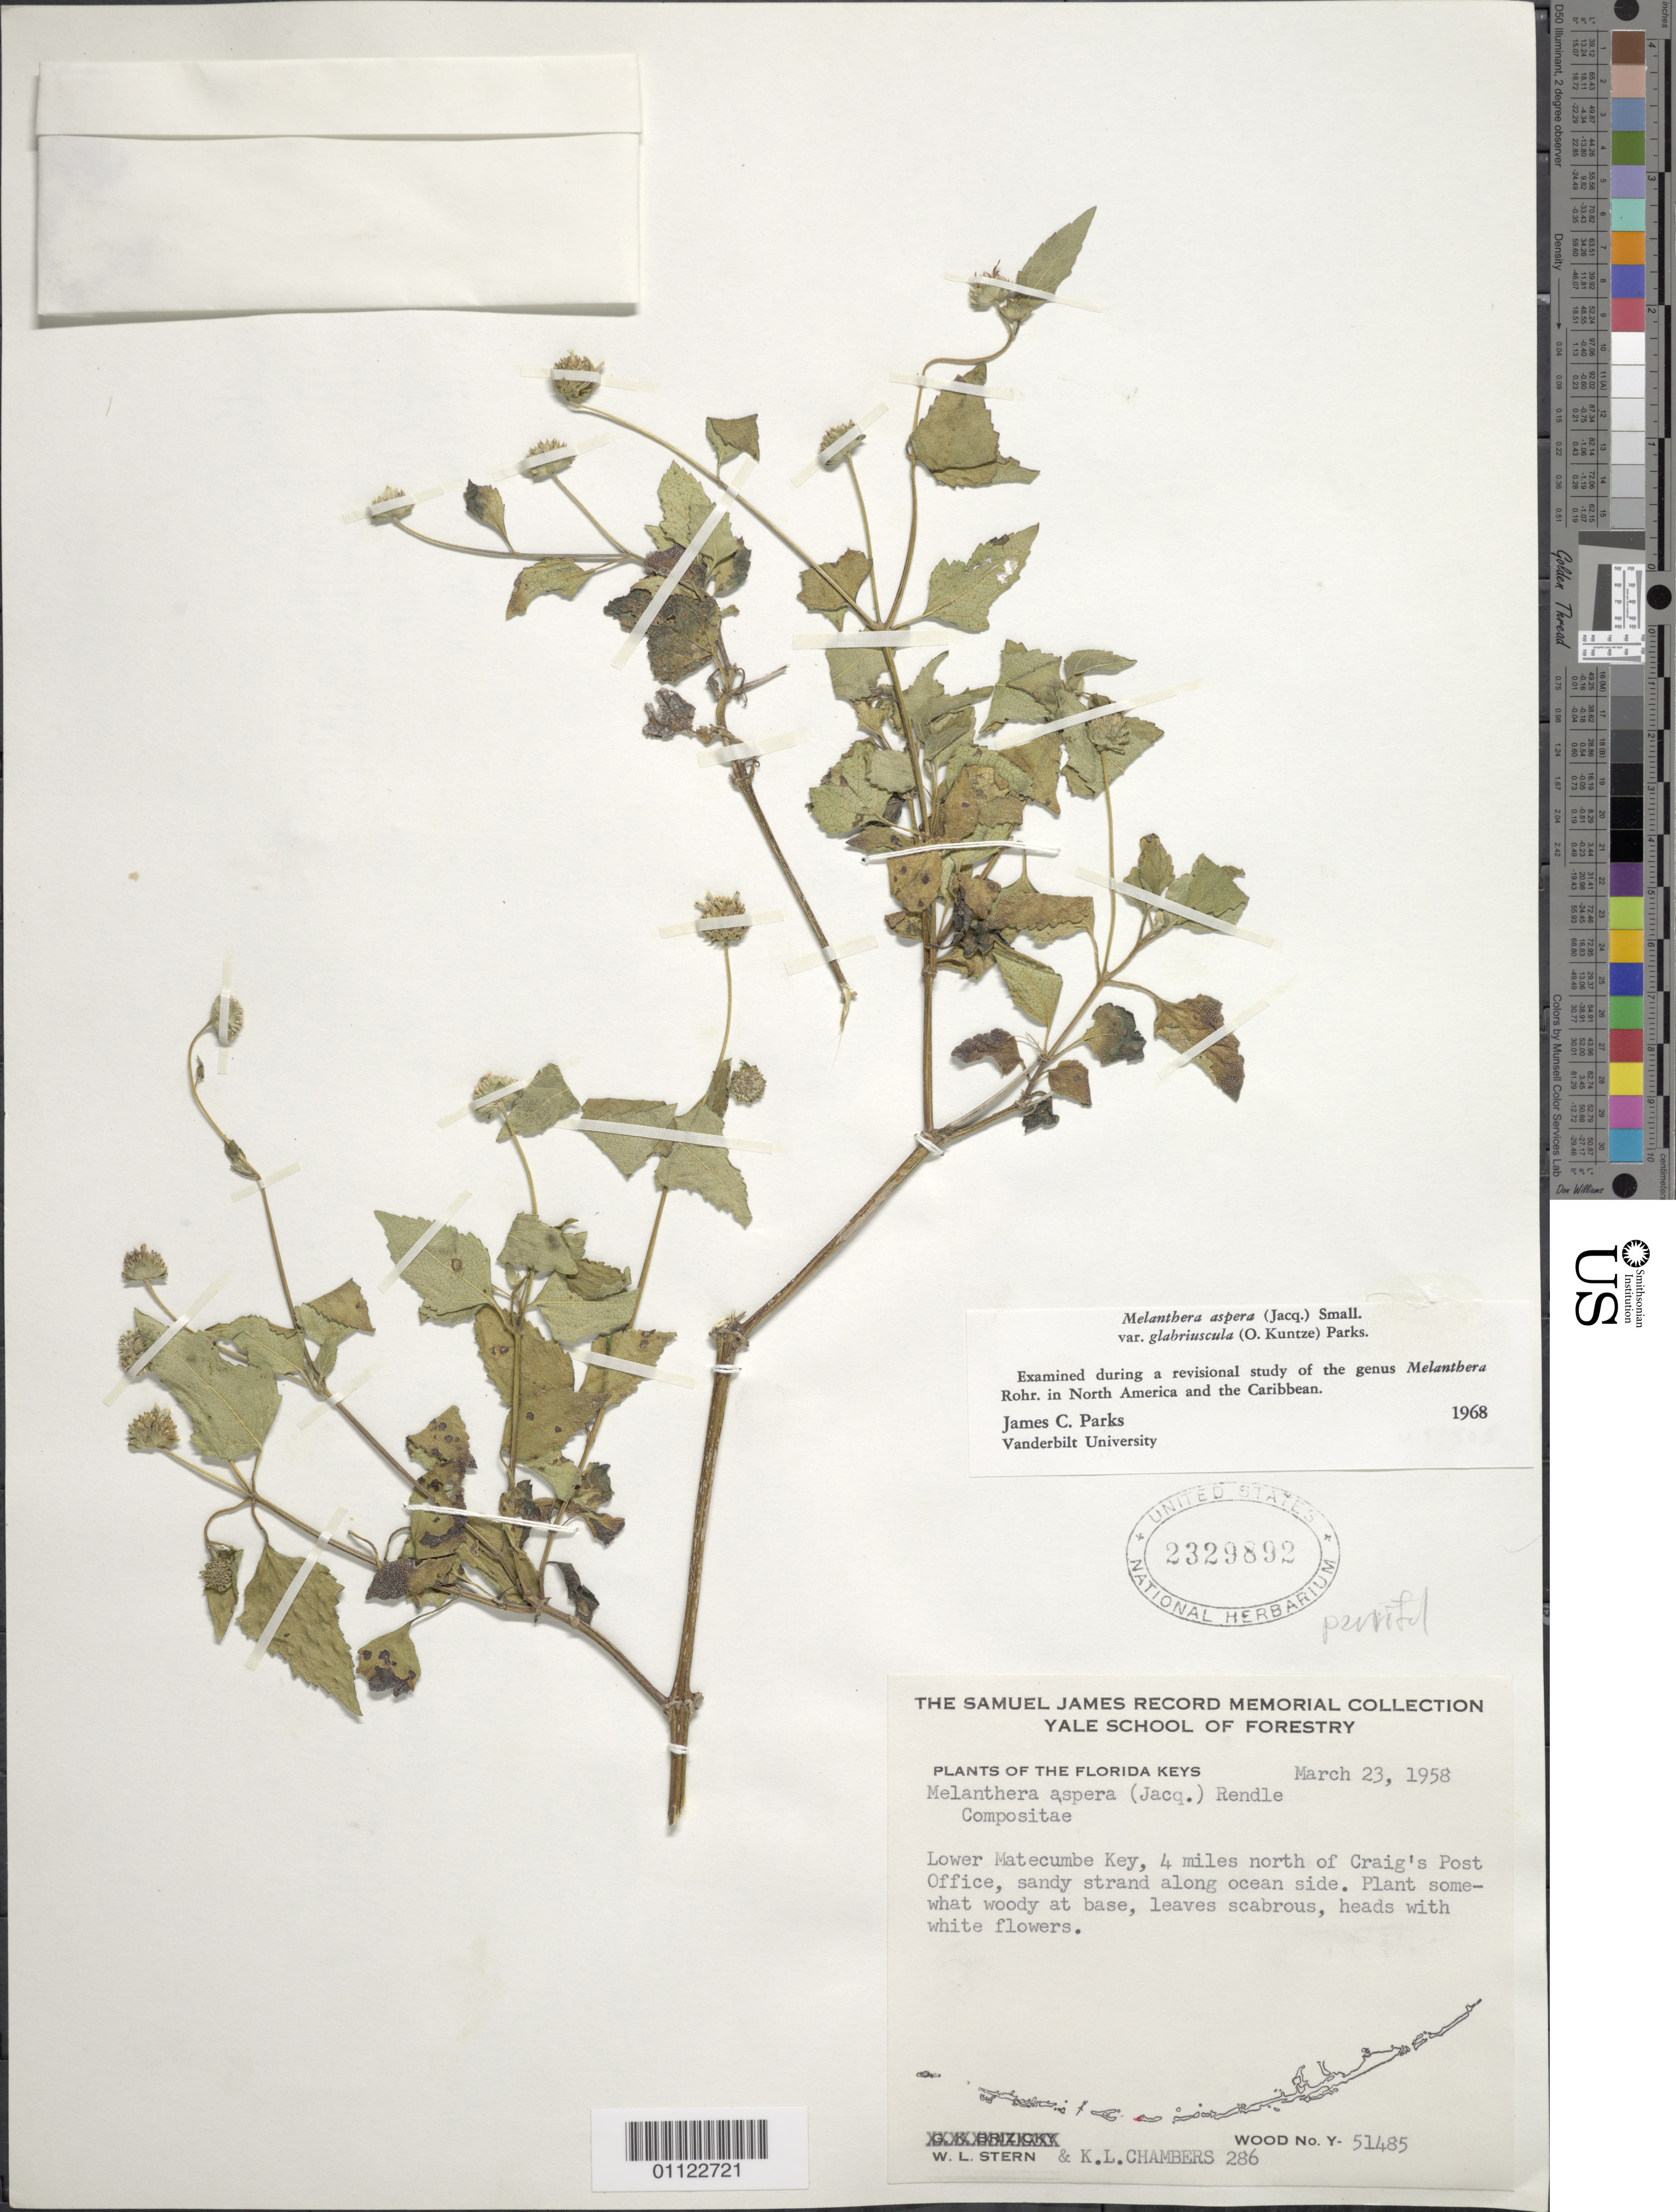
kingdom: Plantae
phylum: Tracheophyta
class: Magnoliopsida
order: Asterales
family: Asteraceae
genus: Melanthera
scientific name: Melanthera parvifolia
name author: Small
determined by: Parks, J. C.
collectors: W. L. Stern & K. L. Chambers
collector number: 286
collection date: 1958-03-23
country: United States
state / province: Florida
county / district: Monroe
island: Lower Matecumbe Key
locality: Lower Matecumbe Key, 4 mi N of Craig's Post Office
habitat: sandy strand along ocean side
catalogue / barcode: US 2329892